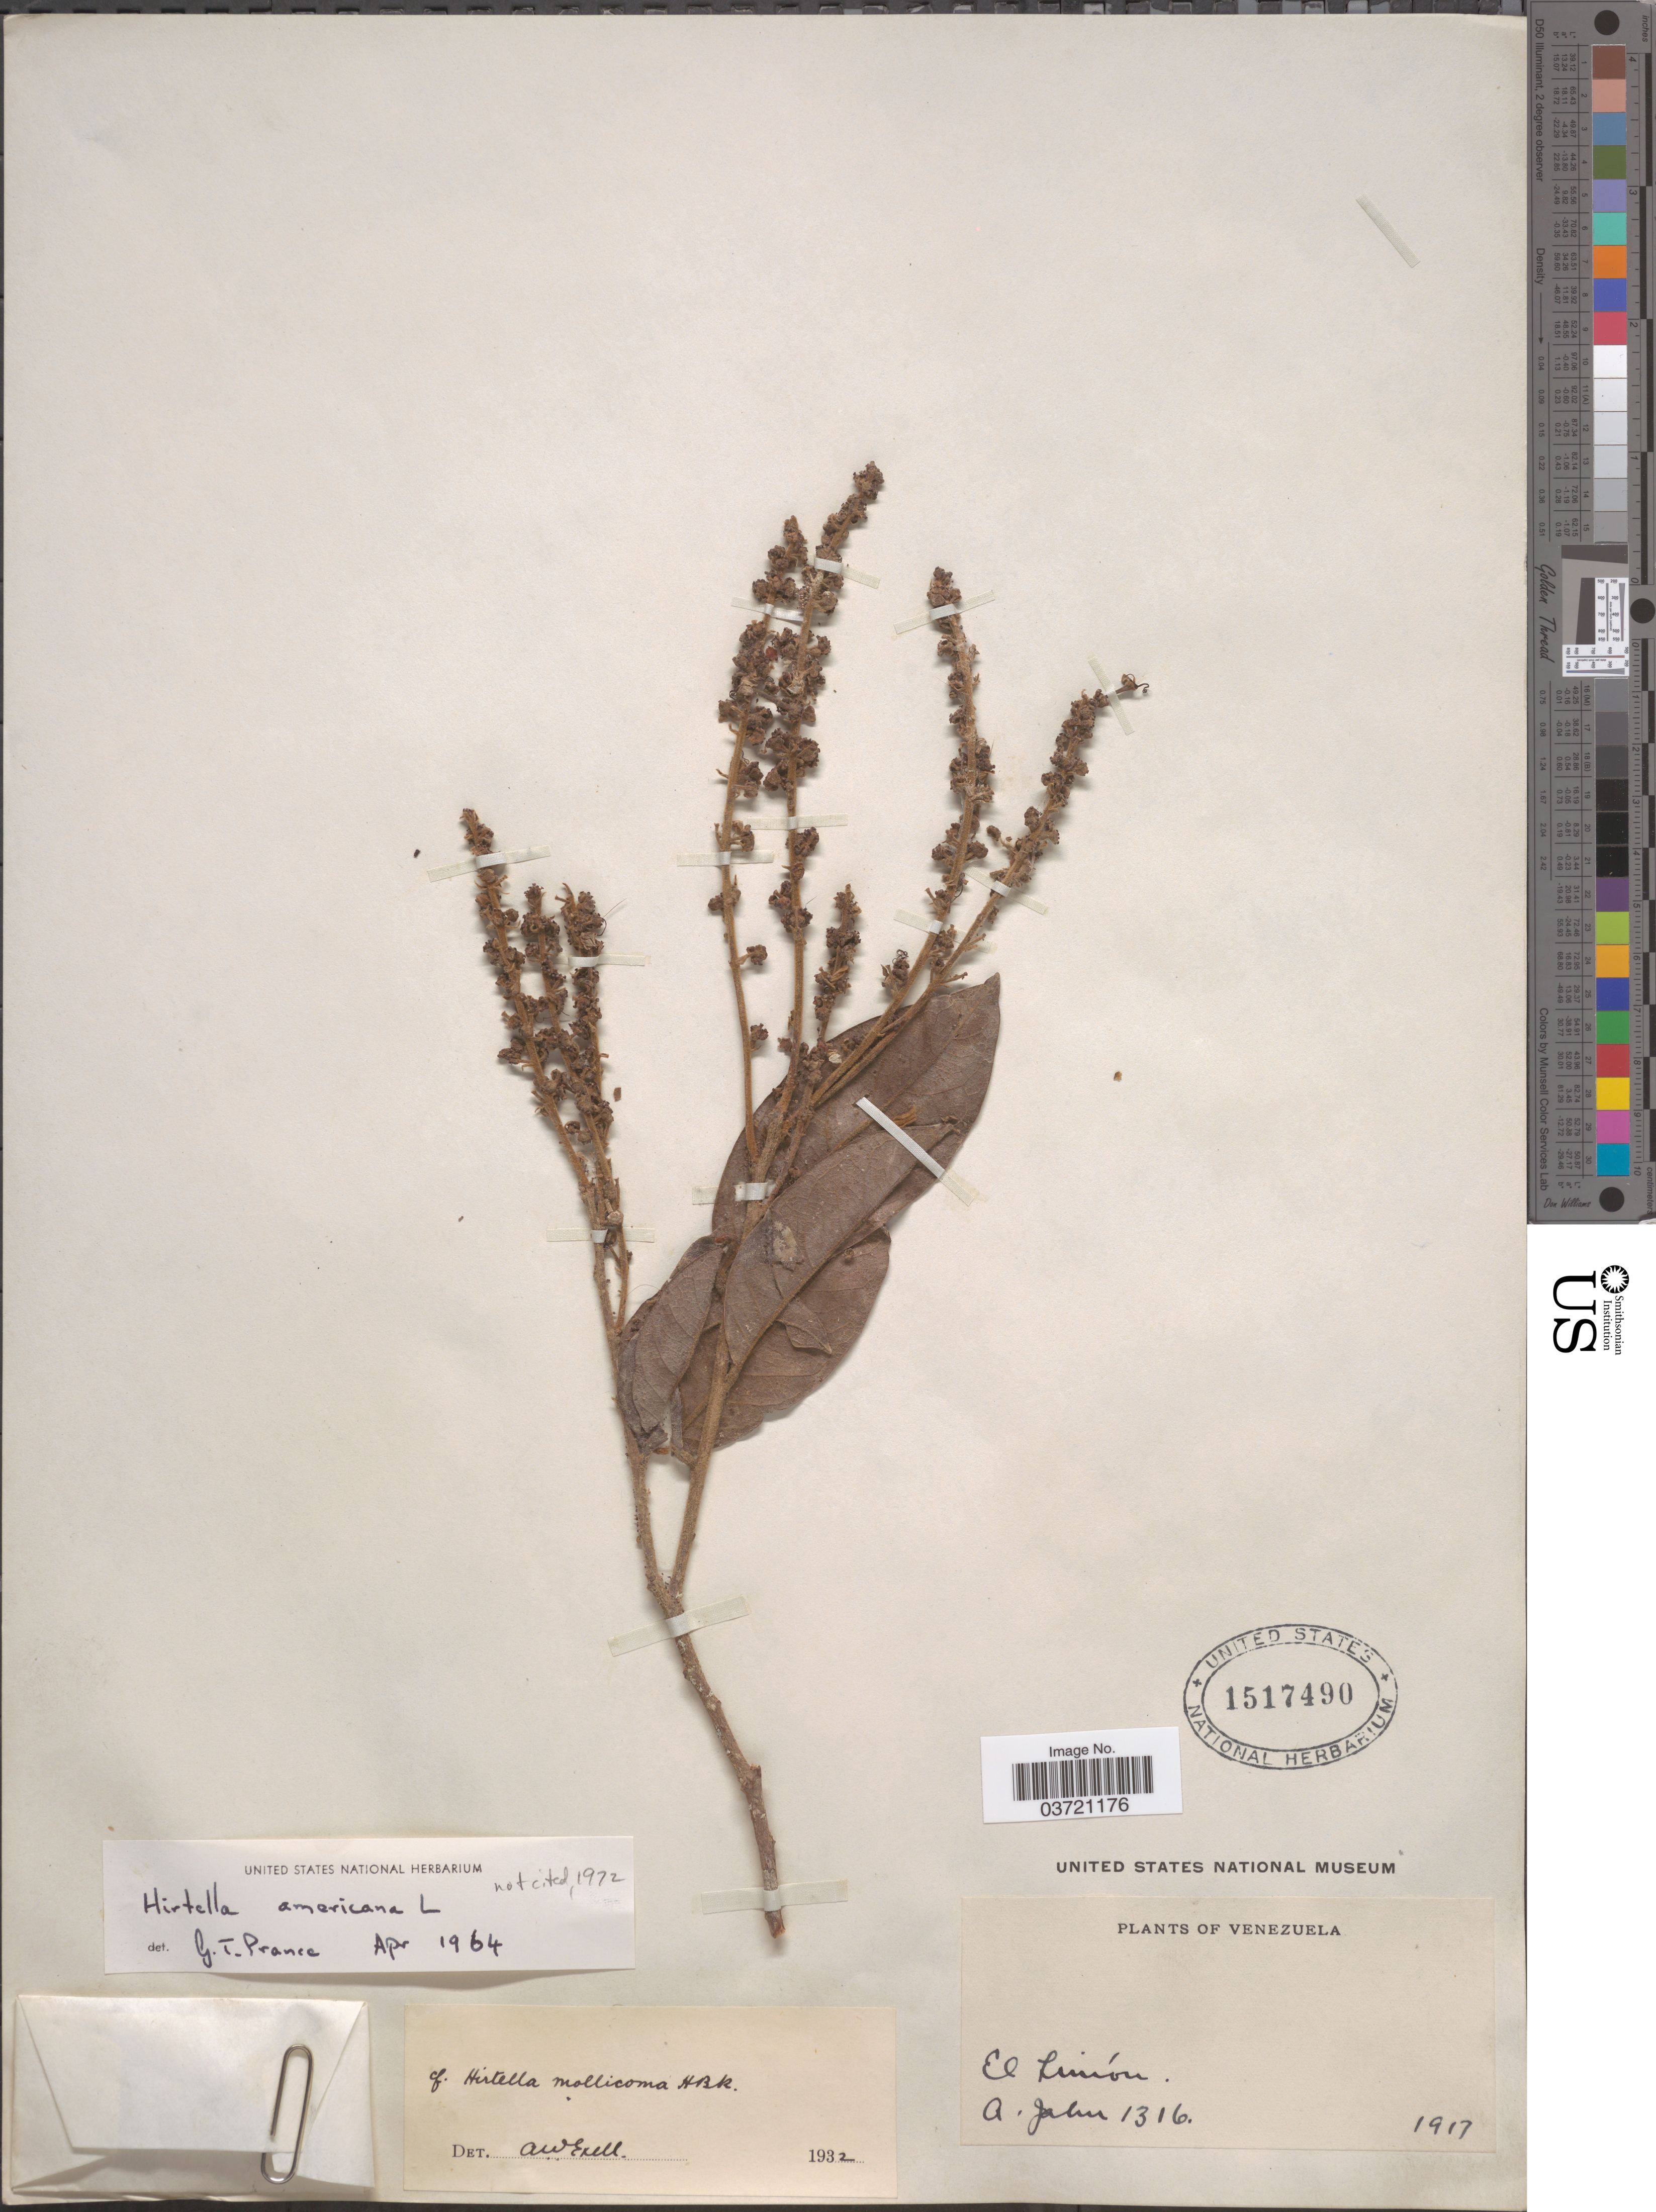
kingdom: Plantae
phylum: Tracheophyta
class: Magnoliopsida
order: Malpighiales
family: Chrysobalanaceae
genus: Hirtella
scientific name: Hirtella americana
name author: L.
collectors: A. John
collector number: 1316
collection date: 1917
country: Venezuela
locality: El Limón.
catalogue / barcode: US 1517490